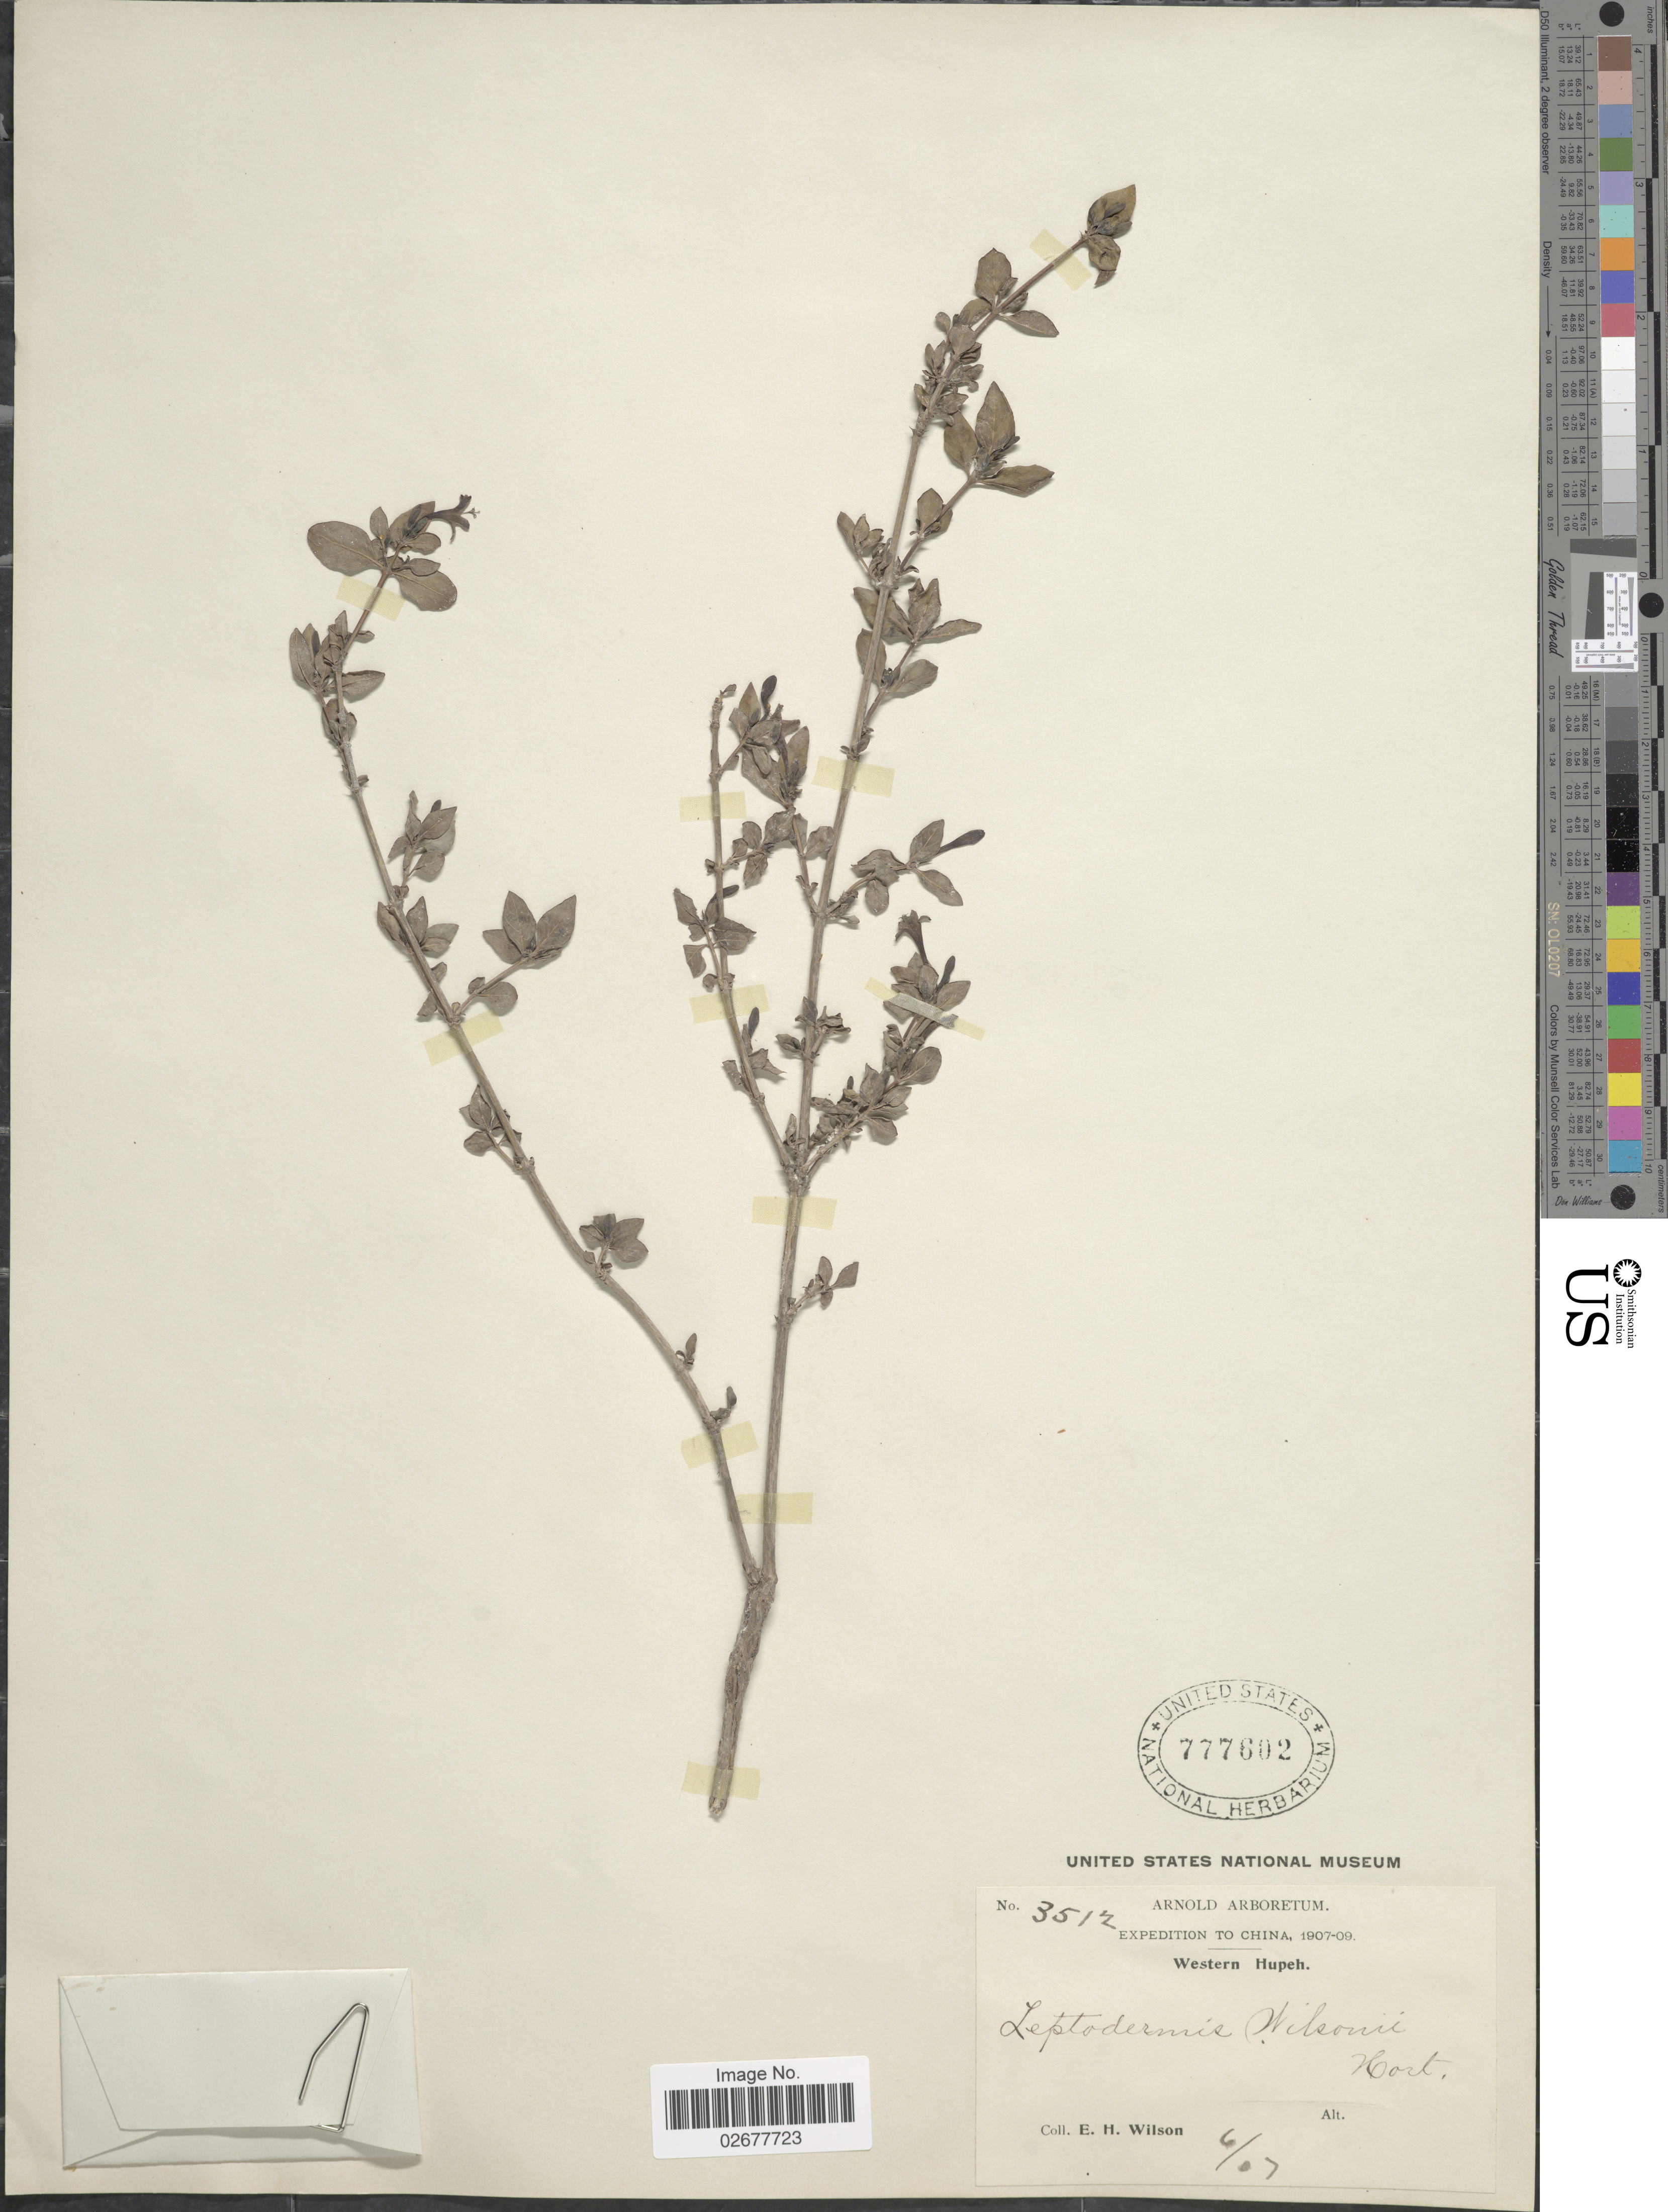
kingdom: Plantae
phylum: Tracheophyta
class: Magnoliopsida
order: Gentianales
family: Rubiaceae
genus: Leptodermis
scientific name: Leptodermis potanini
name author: Batalin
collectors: E. Wilson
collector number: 3512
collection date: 1907-06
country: China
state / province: Hubei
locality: Western Hupeh.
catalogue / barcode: US 777602